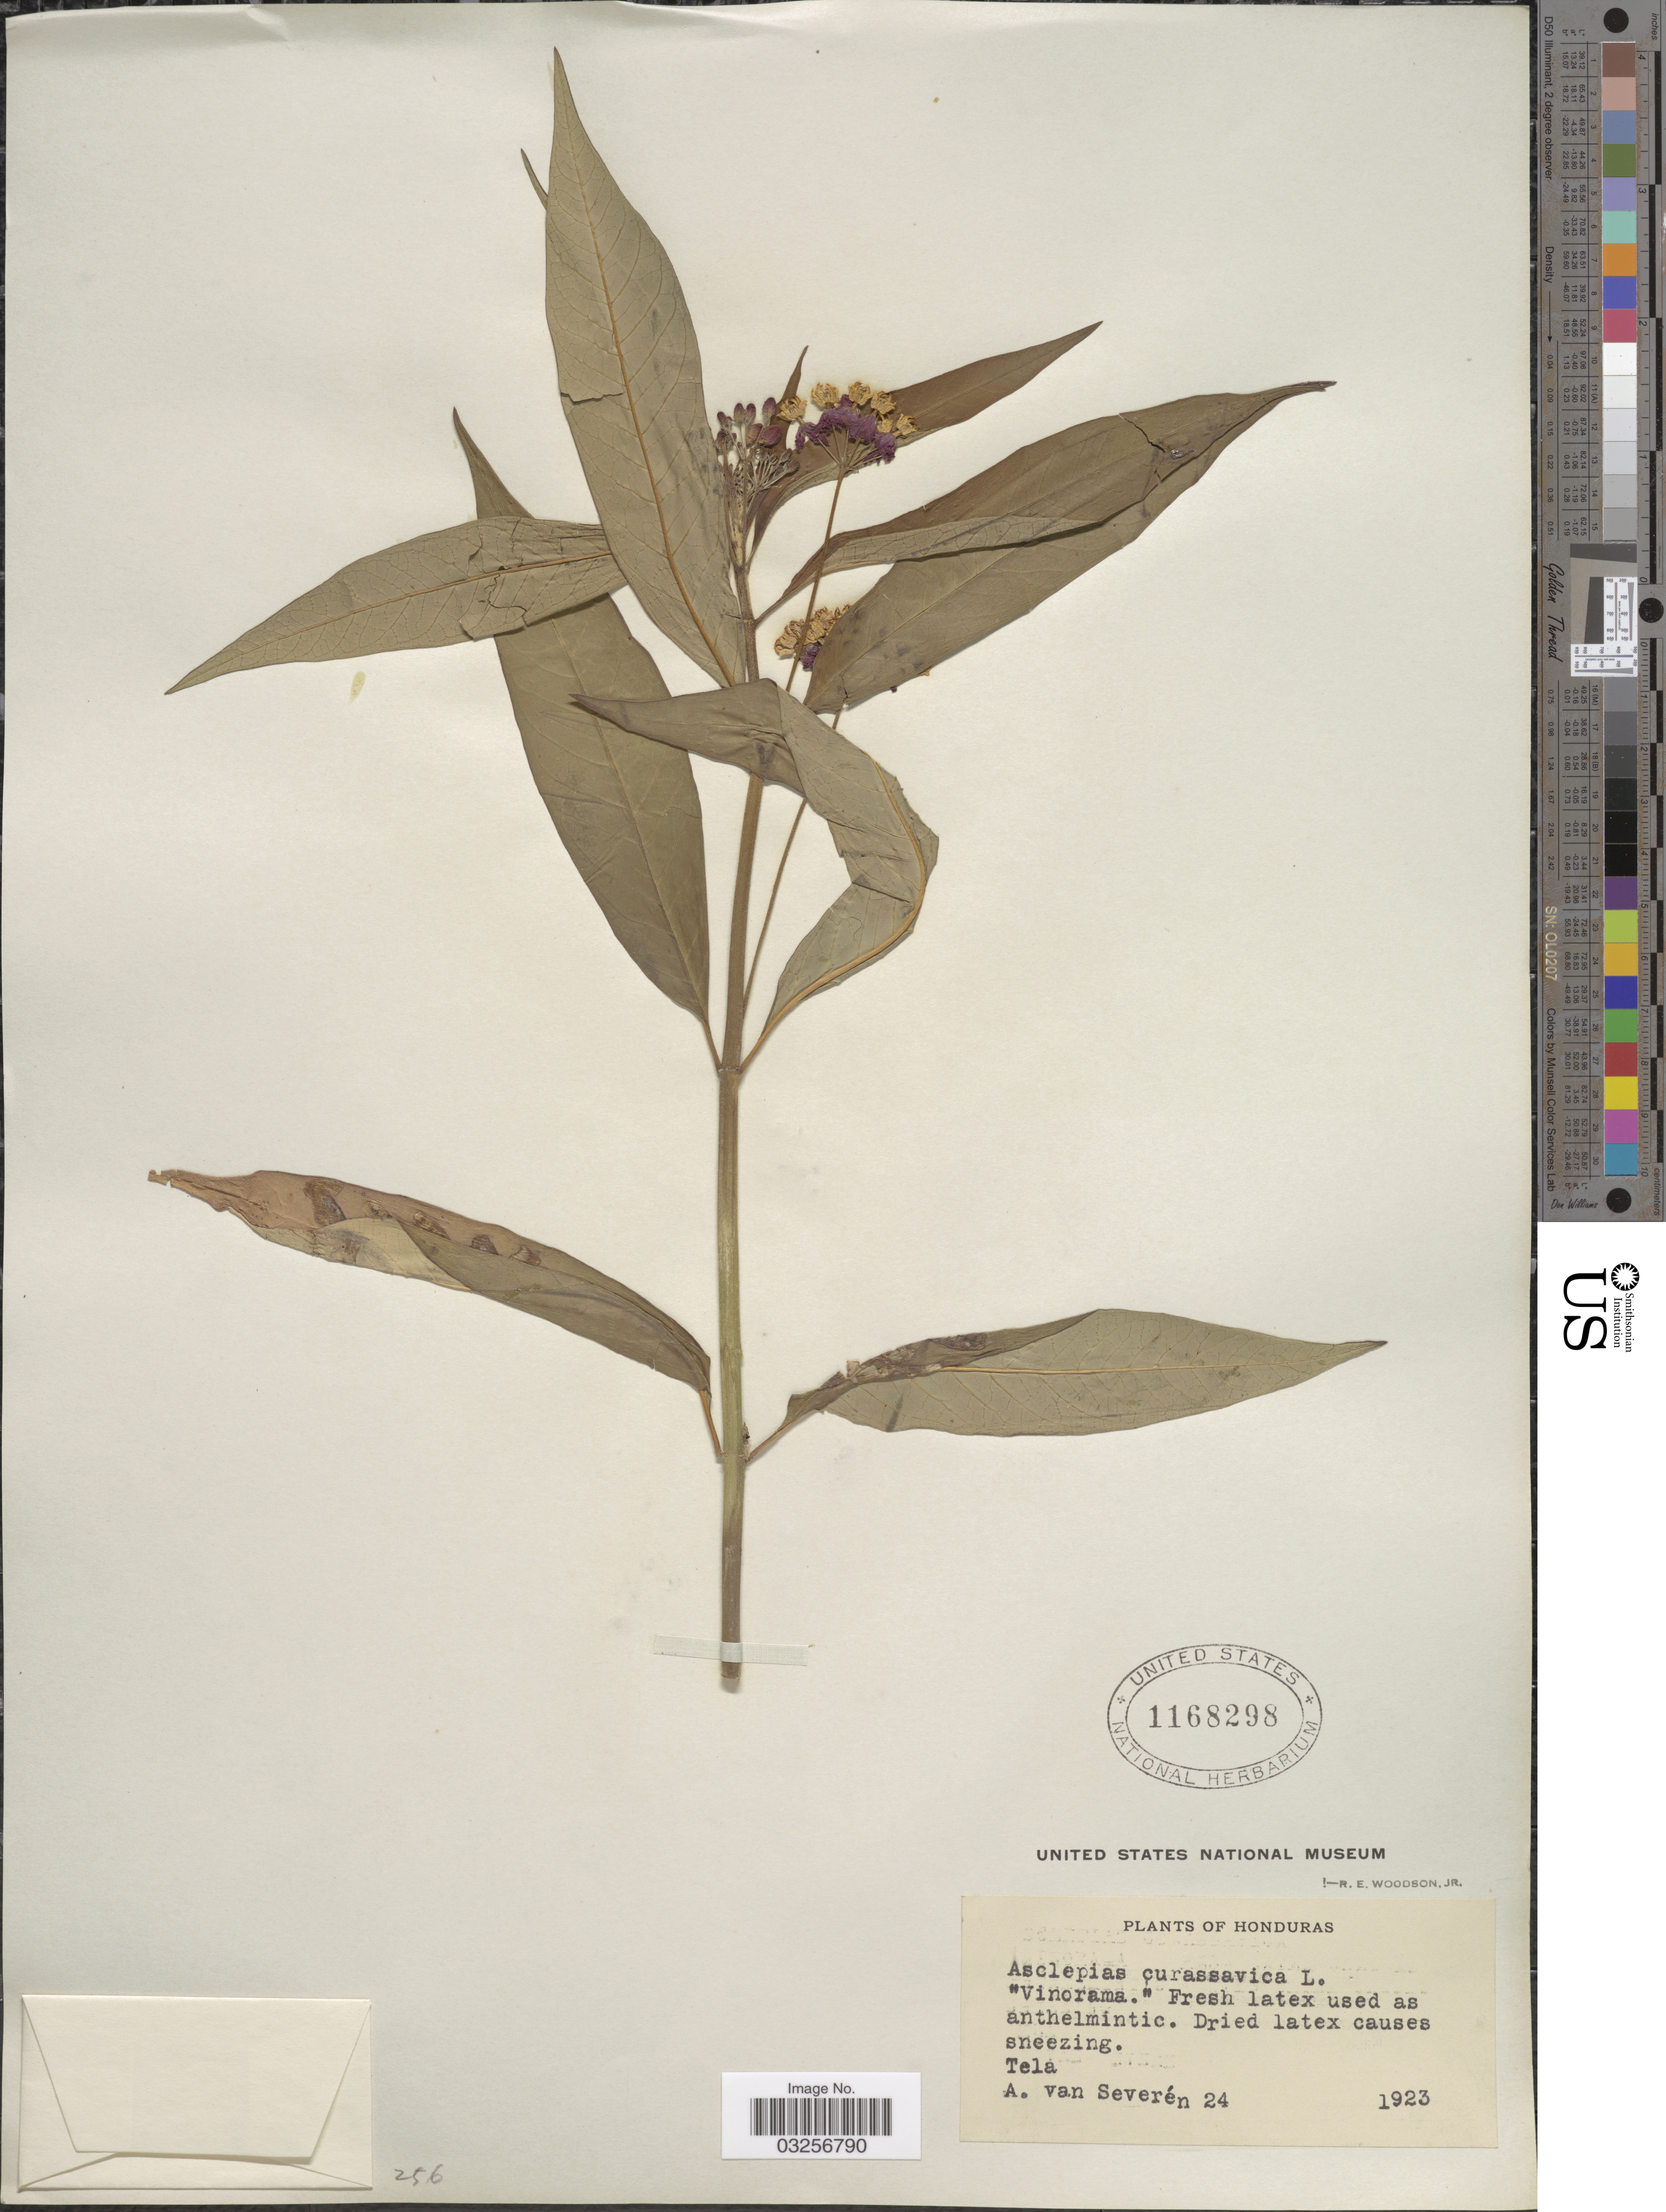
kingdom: Plantae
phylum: Tracheophyta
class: Magnoliopsida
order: Gentianales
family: Apocynaceae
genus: Asclepias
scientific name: Asclepias curassavica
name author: L.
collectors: A. Van Severen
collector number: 24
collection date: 1923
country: Honduras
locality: Tela.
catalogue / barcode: US 1168298